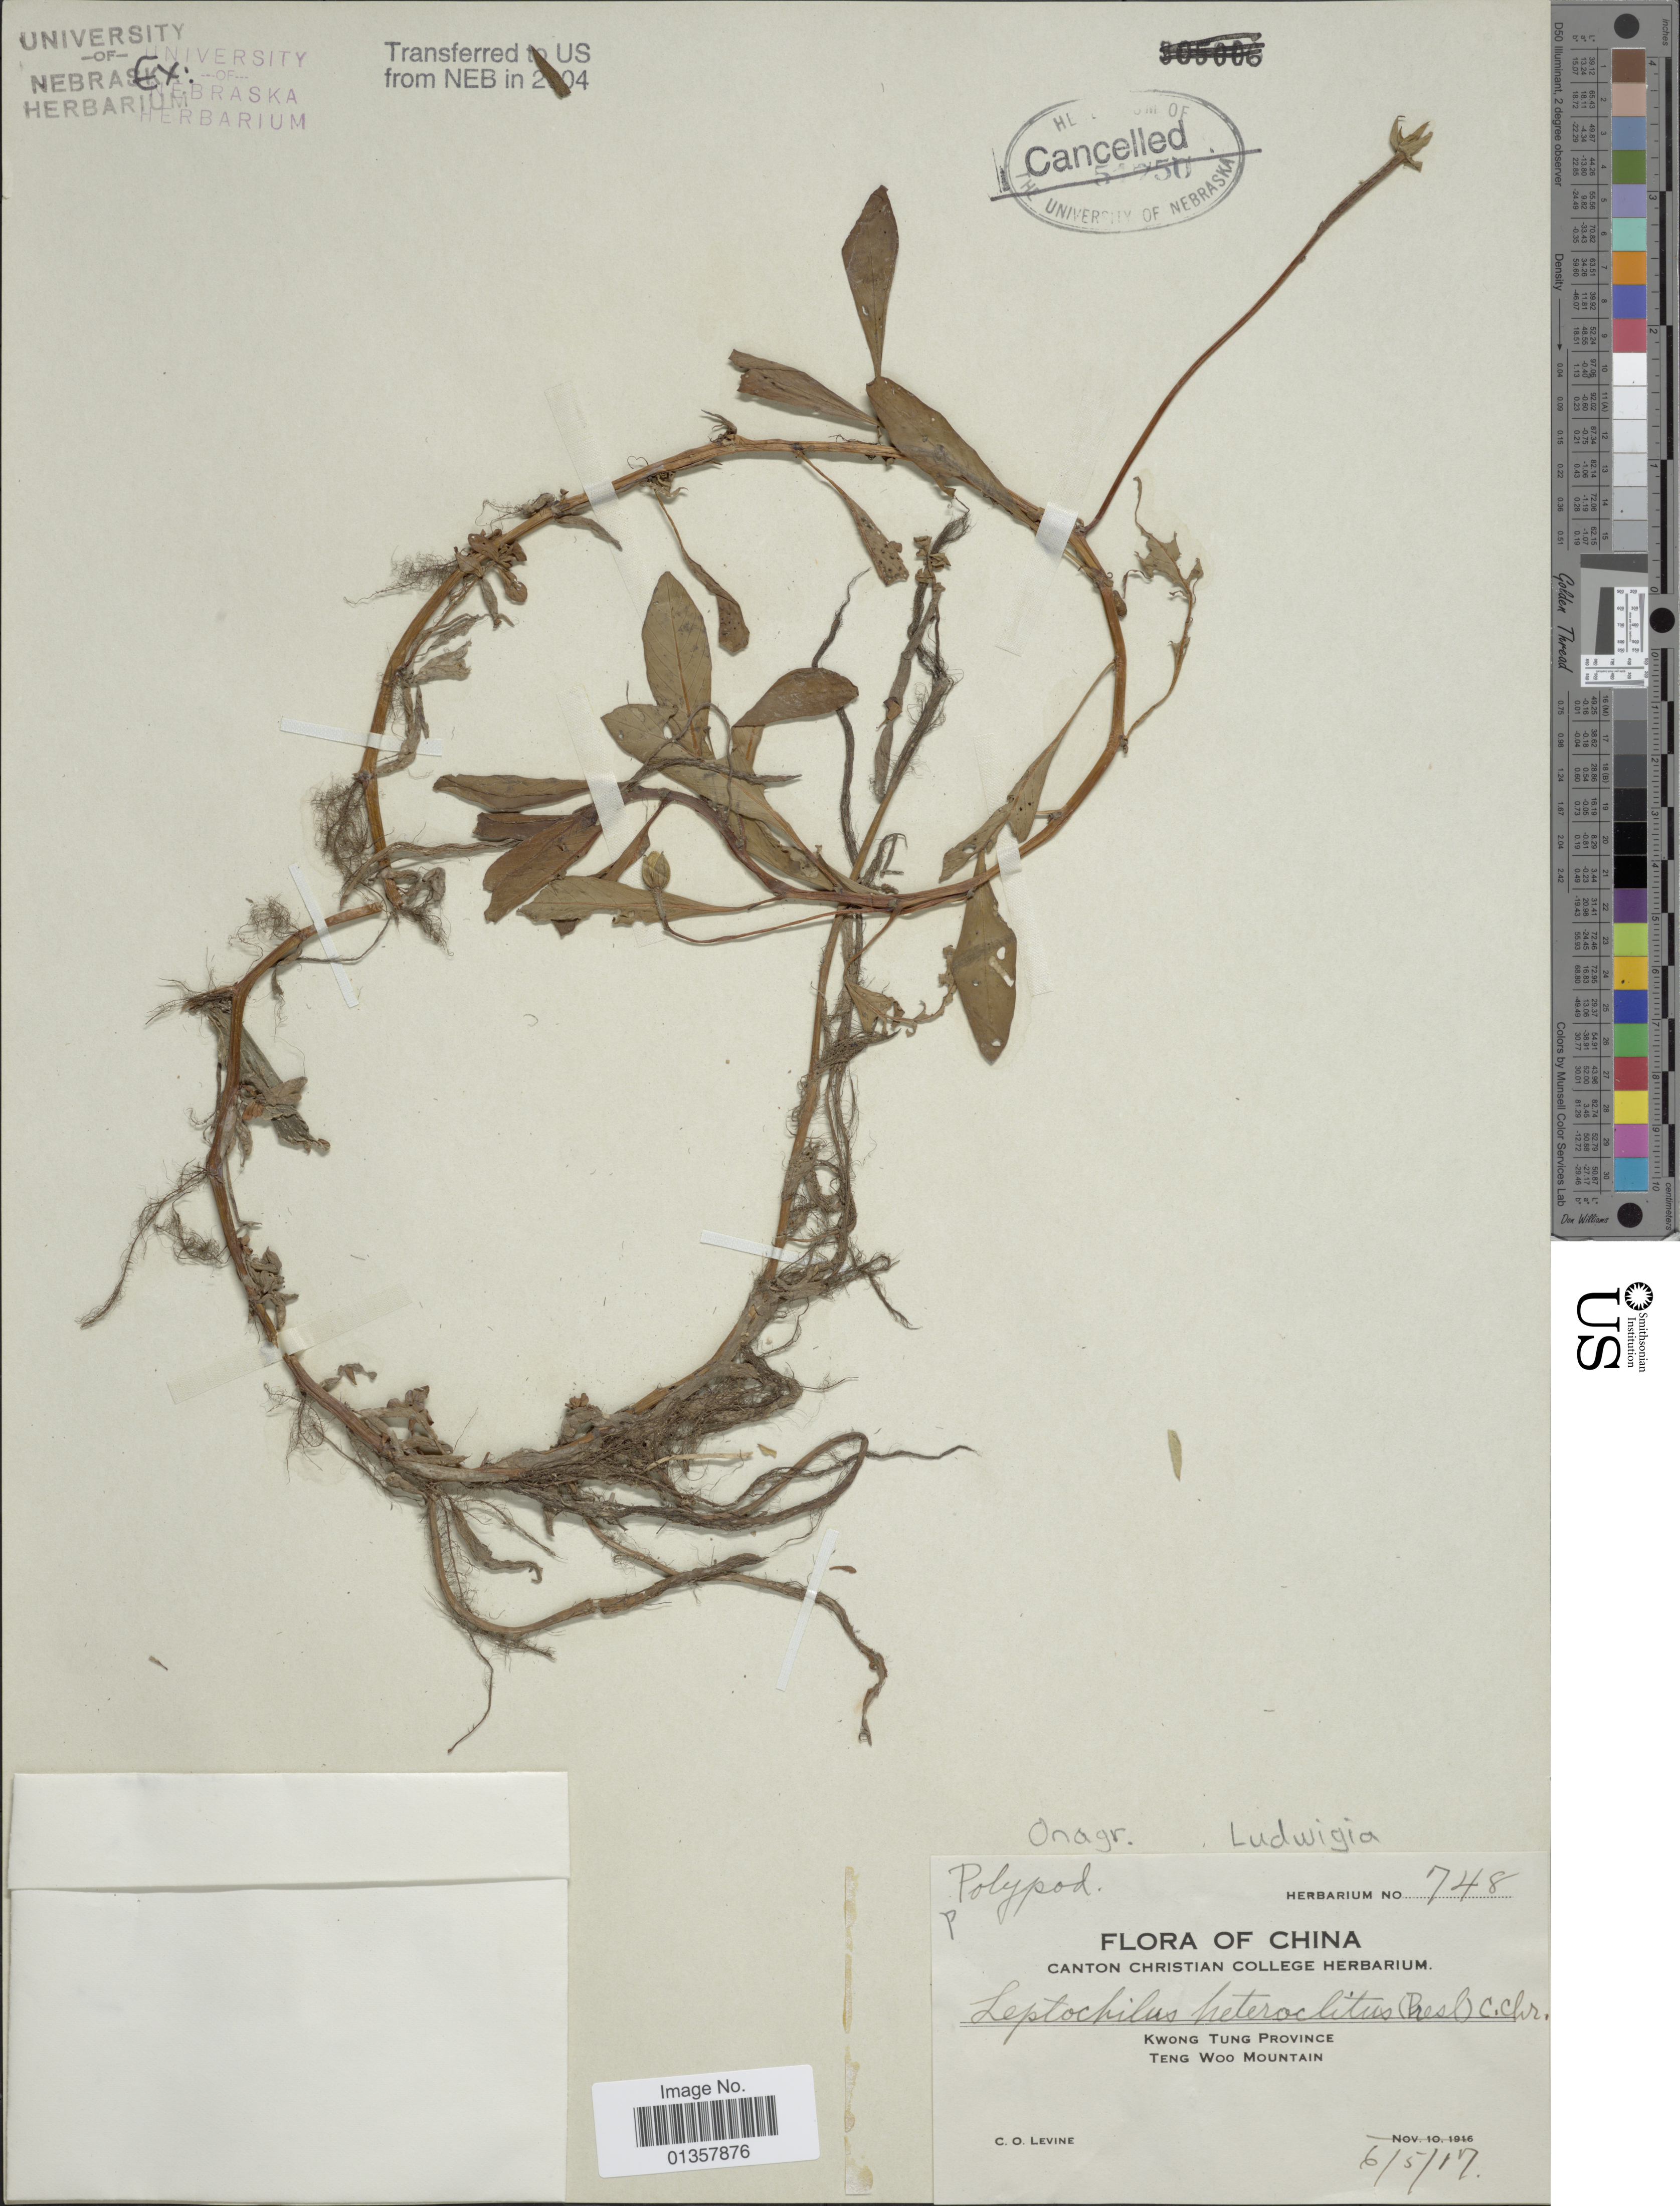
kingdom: Plantae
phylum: Tracheophyta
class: Magnoliopsida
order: Myrtales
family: Onagraceae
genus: Ludwigia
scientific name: Ludwigia sp.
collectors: C. O. Levine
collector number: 748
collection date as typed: Transcribed d/m/y: 6/5/17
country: China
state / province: Guangdong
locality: Kwong Tung Province, Teng Woo Mountain